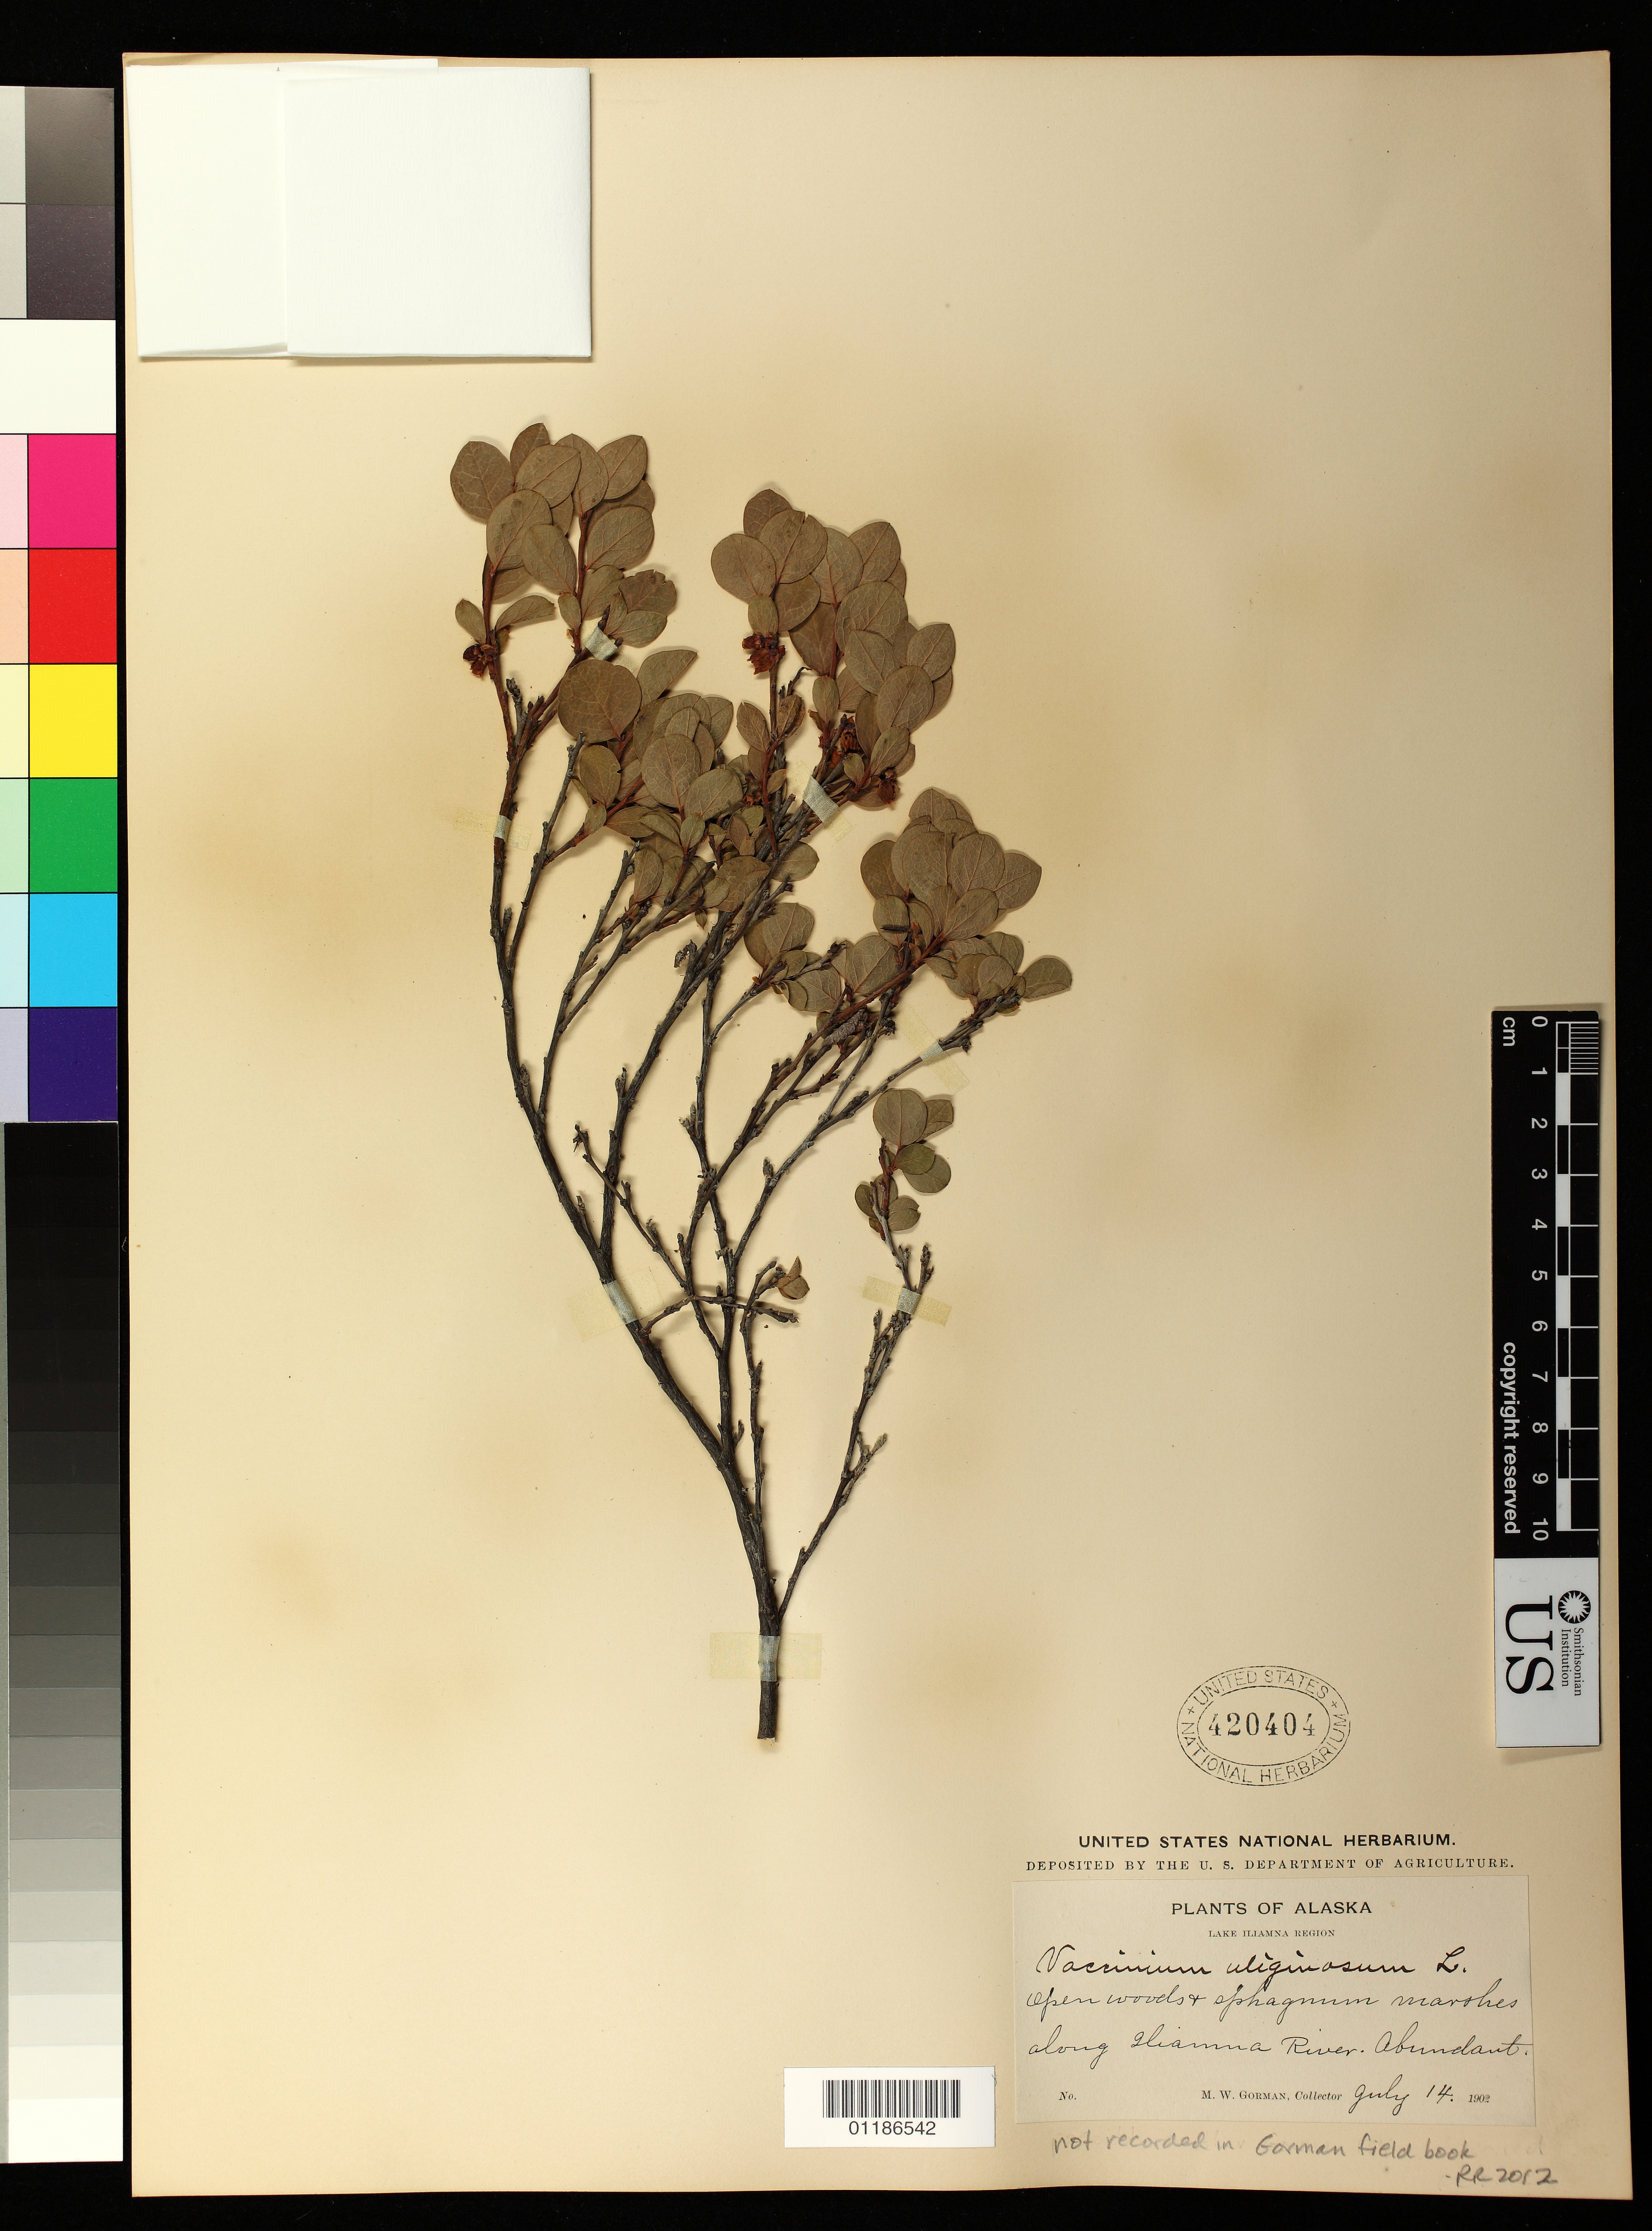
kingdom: Plantae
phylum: Tracheophyta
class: Magnoliopsida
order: Ericales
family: Ericaceae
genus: Vaccinium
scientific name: Vaccinium uliginosum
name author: L.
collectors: M. W. Gorman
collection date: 1902-07-14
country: United States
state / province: Alaska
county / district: Lake and Peninsula Borough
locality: Open woods and sphagnum marshes along Iliamna River.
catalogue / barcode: US 420404